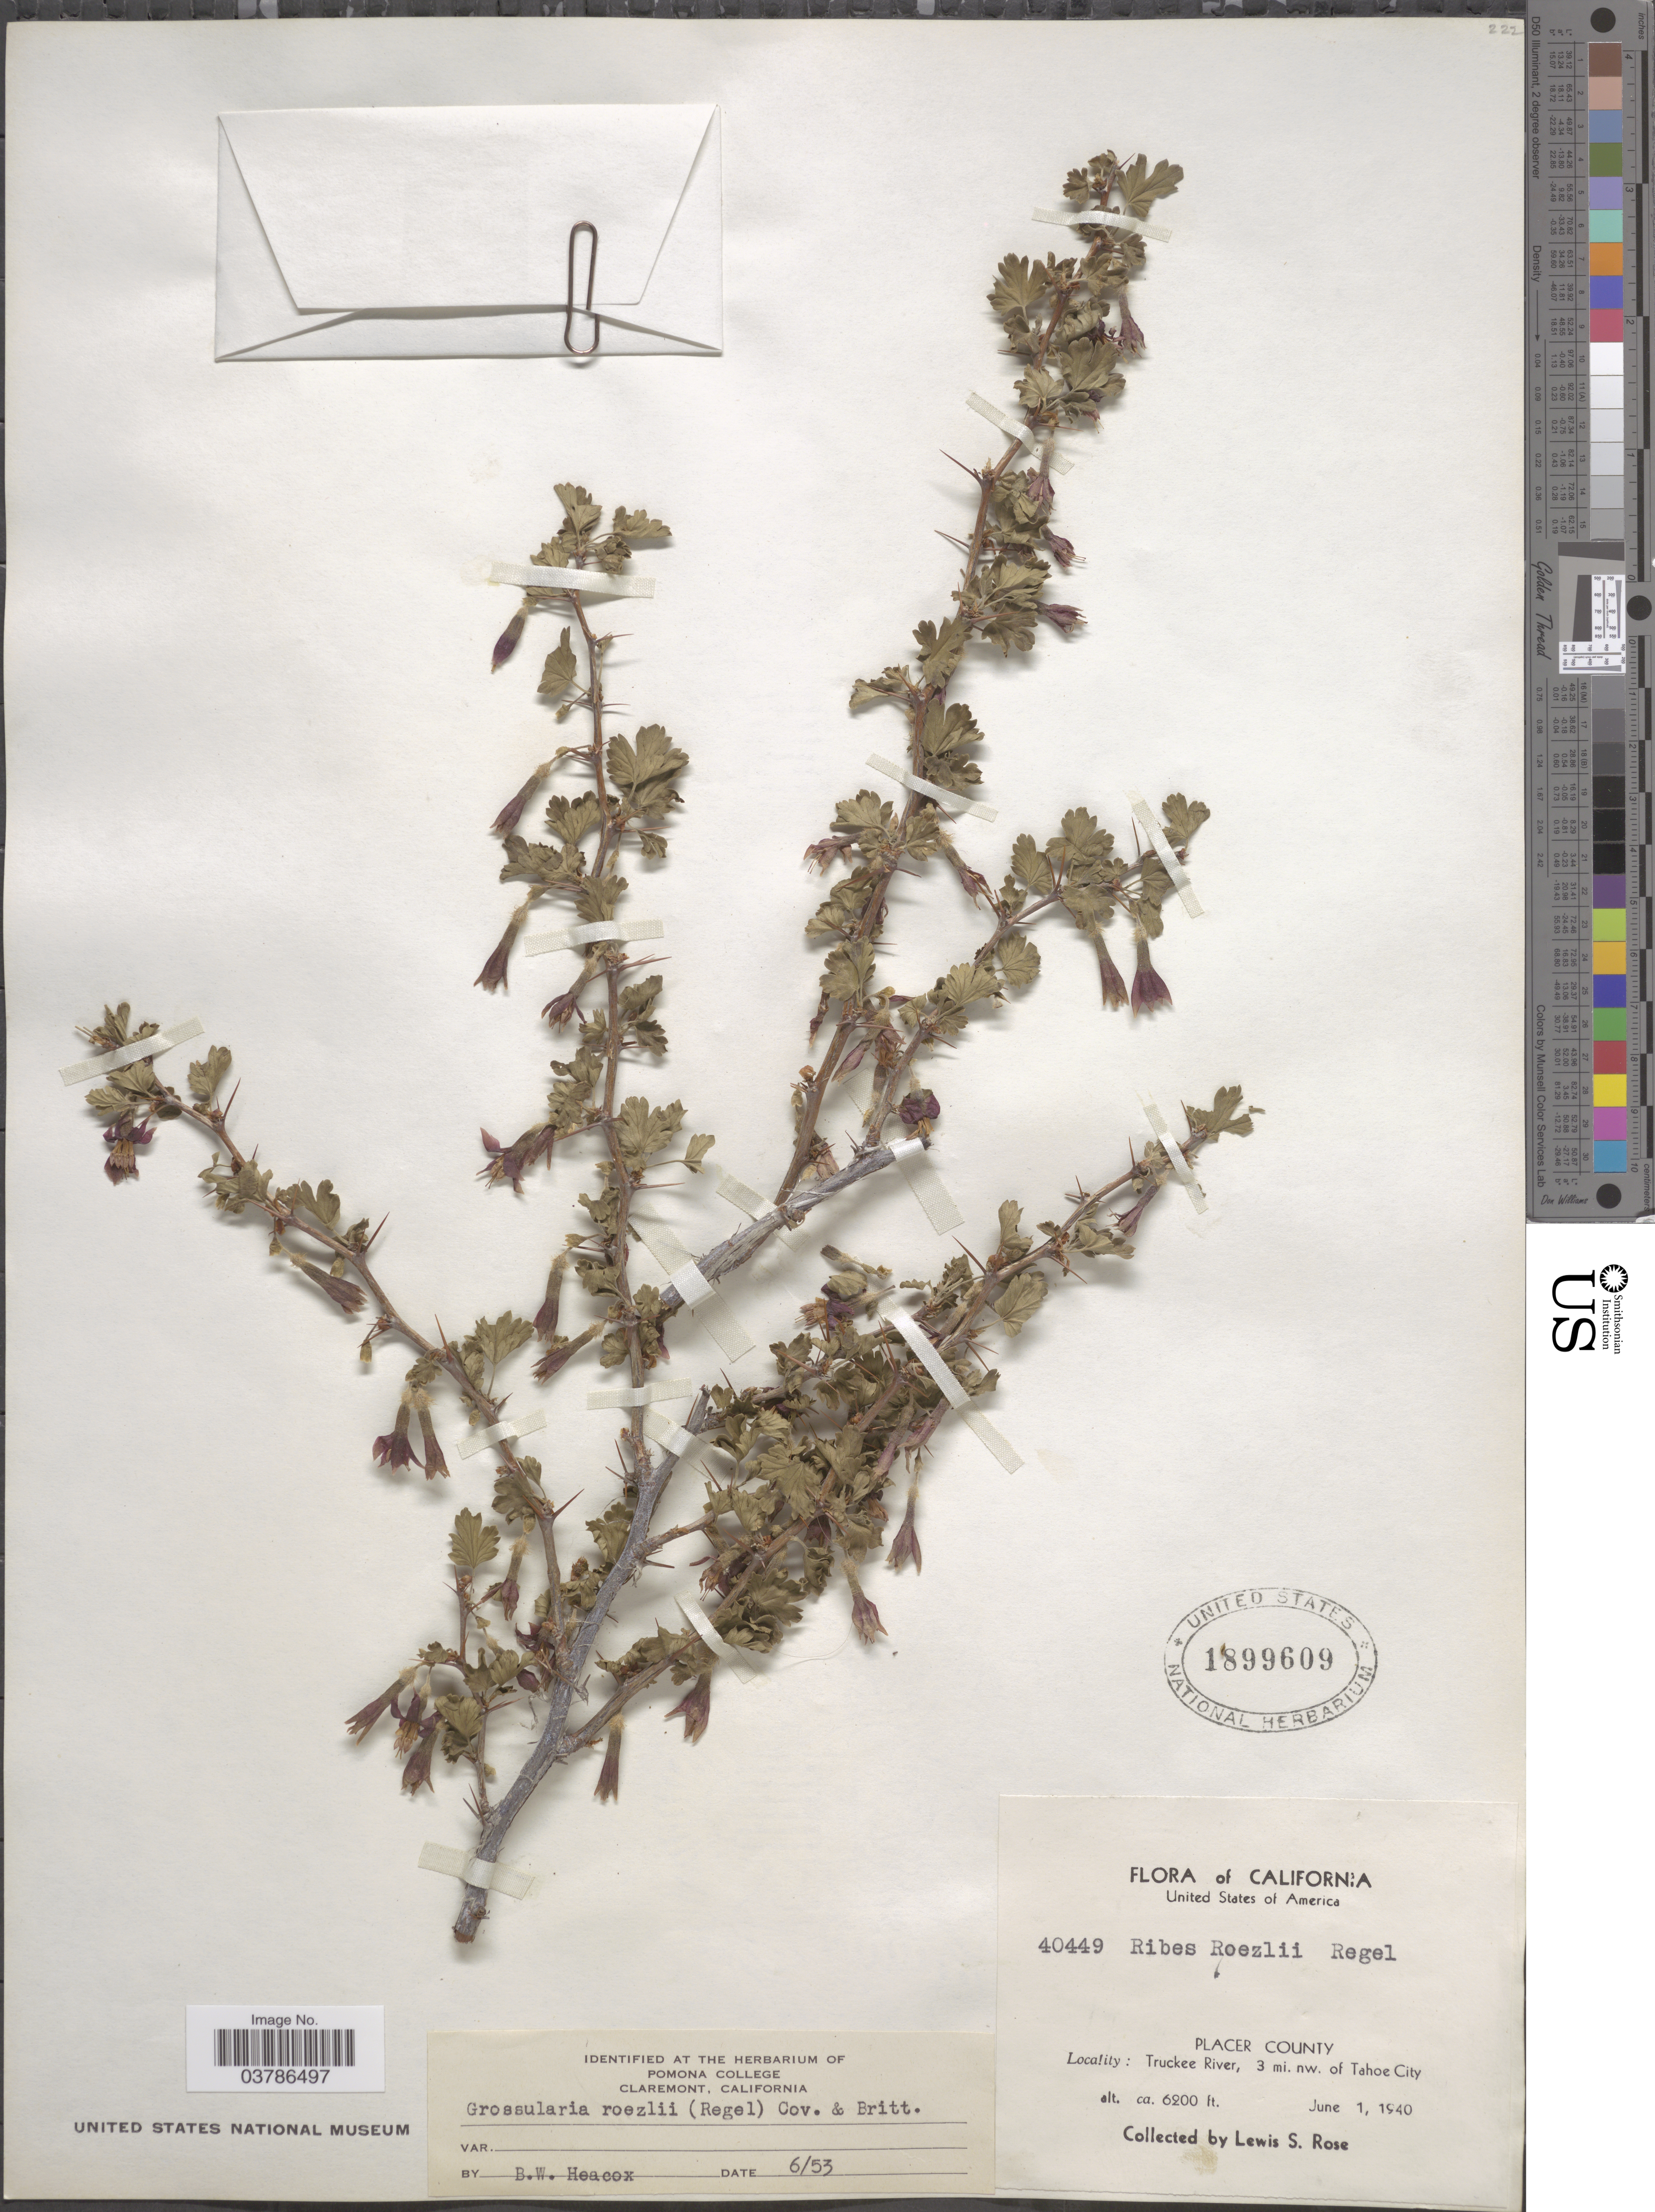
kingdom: Plantae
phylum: Tracheophyta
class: Magnoliopsida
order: Saxifragales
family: Grossulariaceae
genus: Ribes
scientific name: Ribes roezlii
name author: Regel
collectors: L. S. Rose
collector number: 40449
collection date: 1940-06-01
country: United States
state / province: California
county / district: Placer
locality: Placer County. Truckee River, 3 mi. nw. of Tahoe City.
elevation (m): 1890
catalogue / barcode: US 1899609